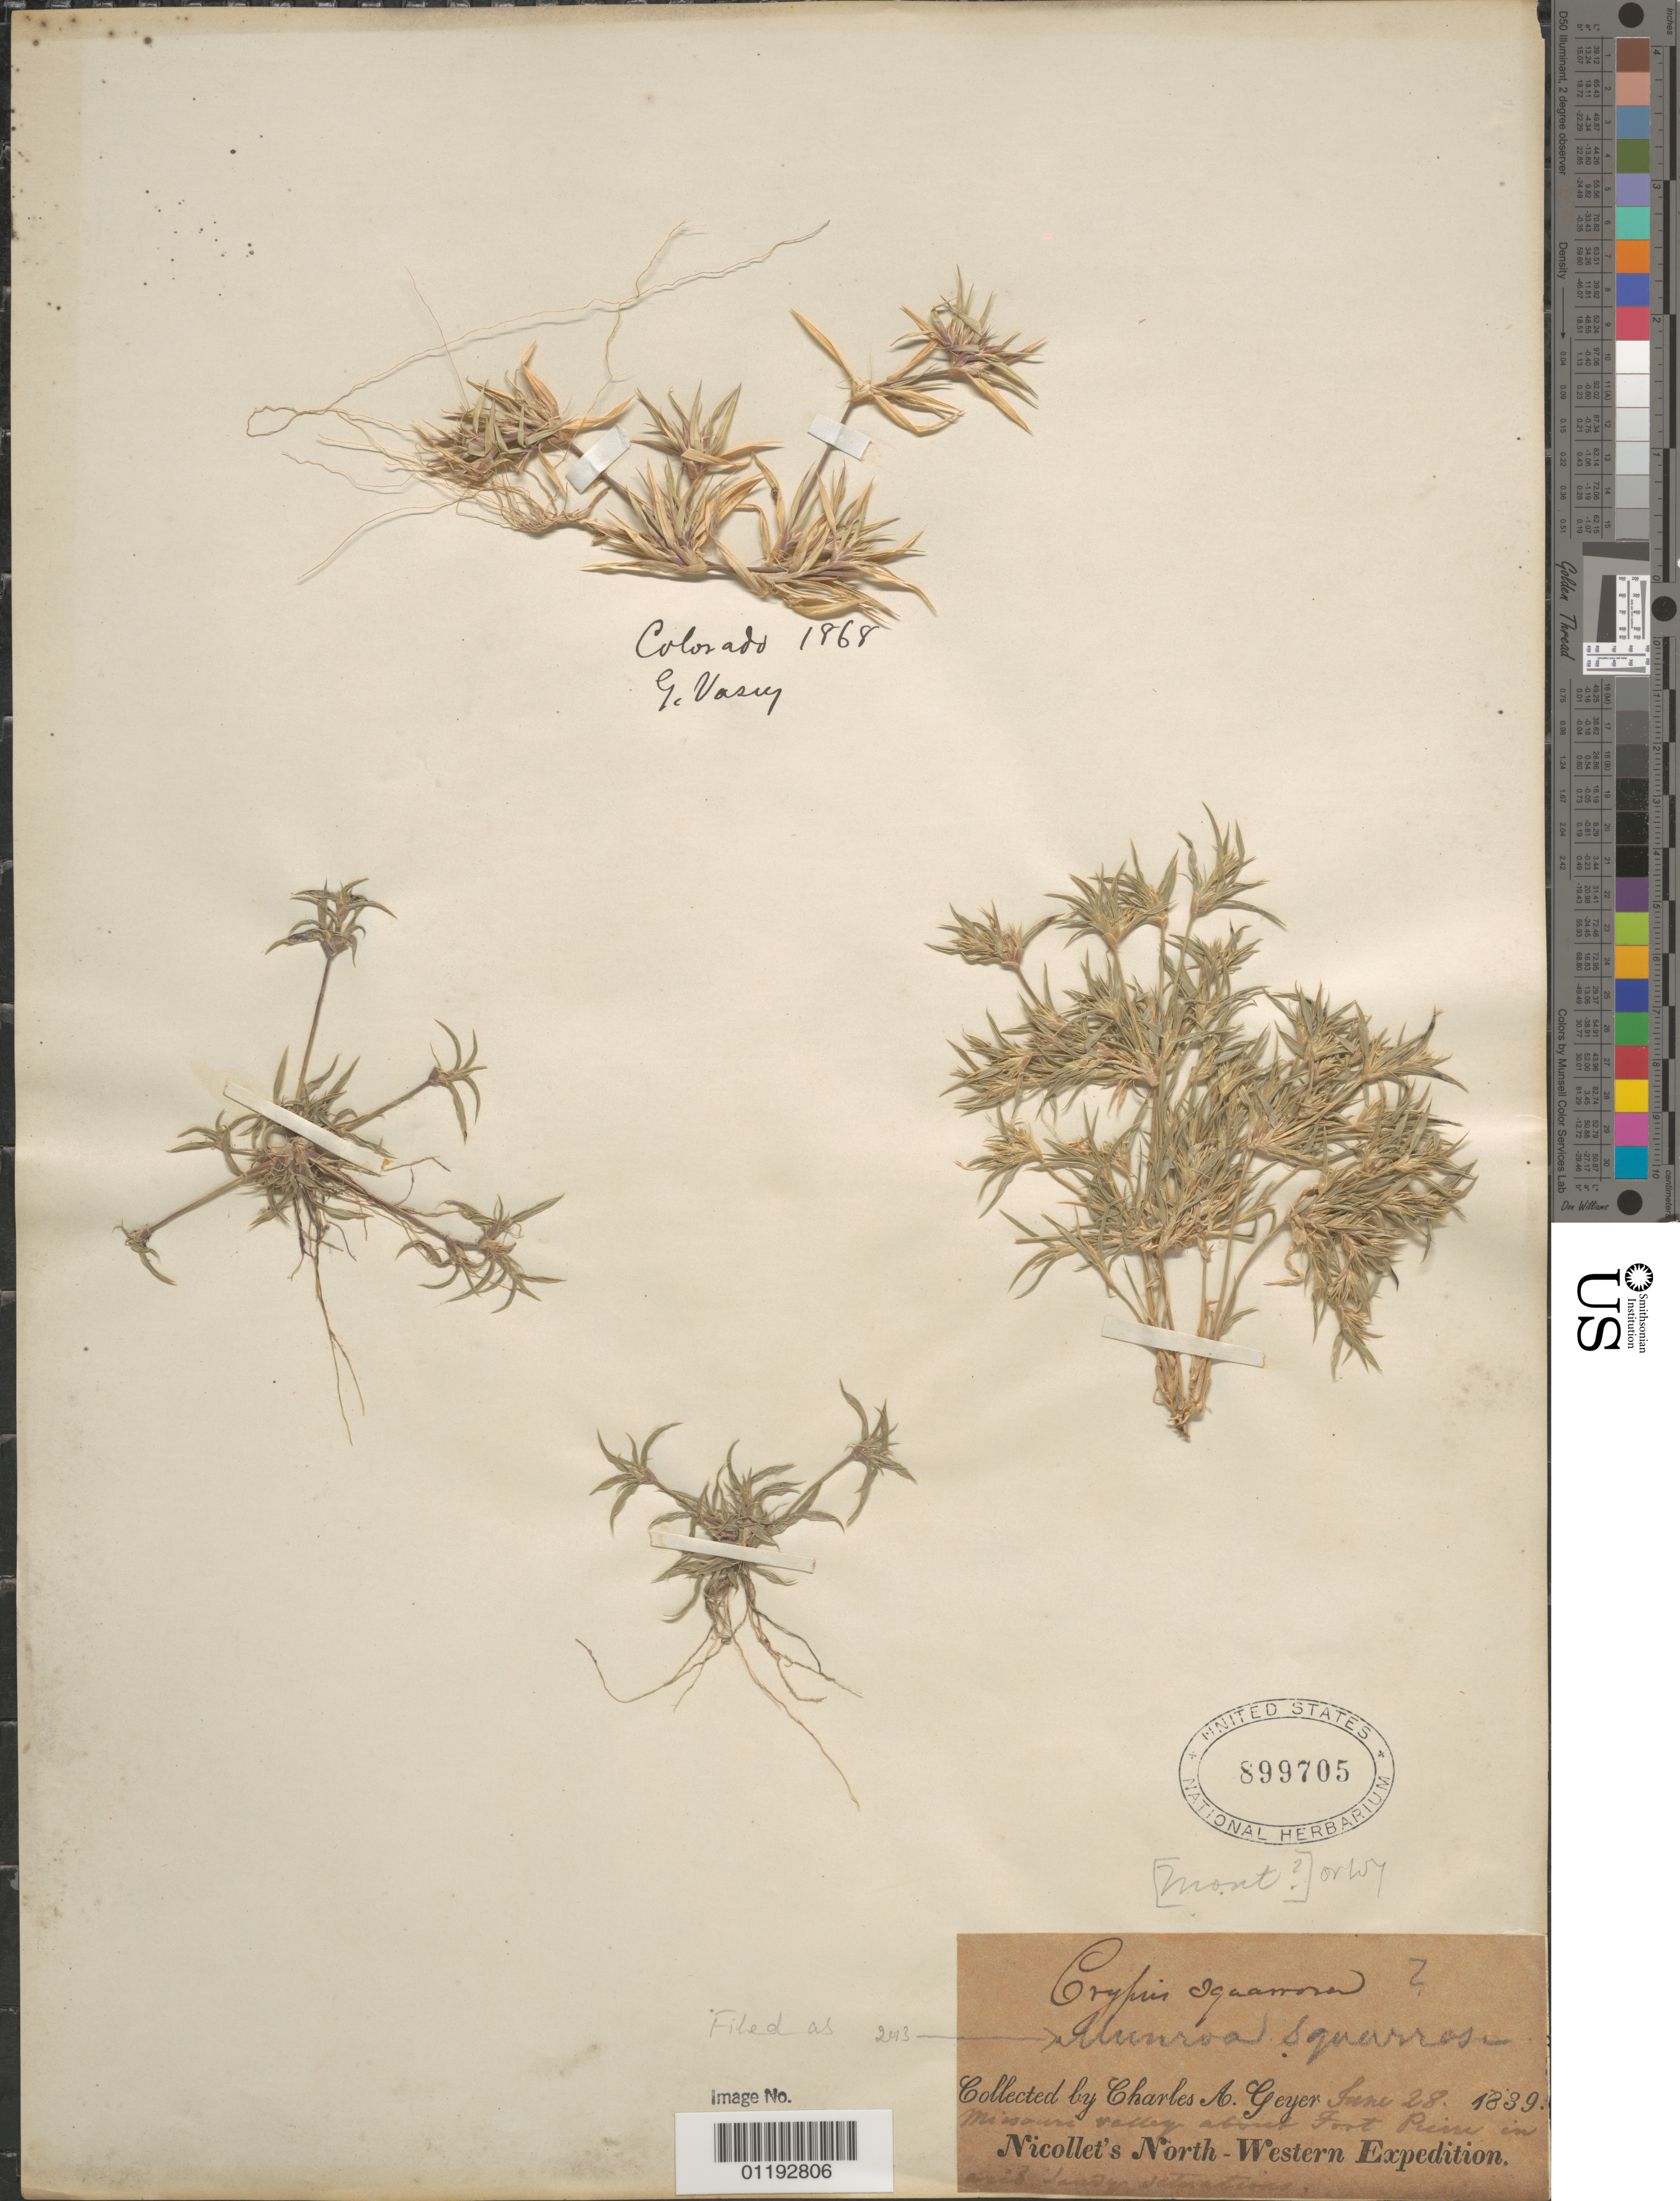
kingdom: Plantae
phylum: Tracheophyta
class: Liliopsida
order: Poales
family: Poaceae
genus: Munroa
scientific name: Munroa squarrosa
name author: (Nutt.) Torr.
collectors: C. A. Geyer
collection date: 1839-06-28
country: United States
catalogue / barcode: US 899705